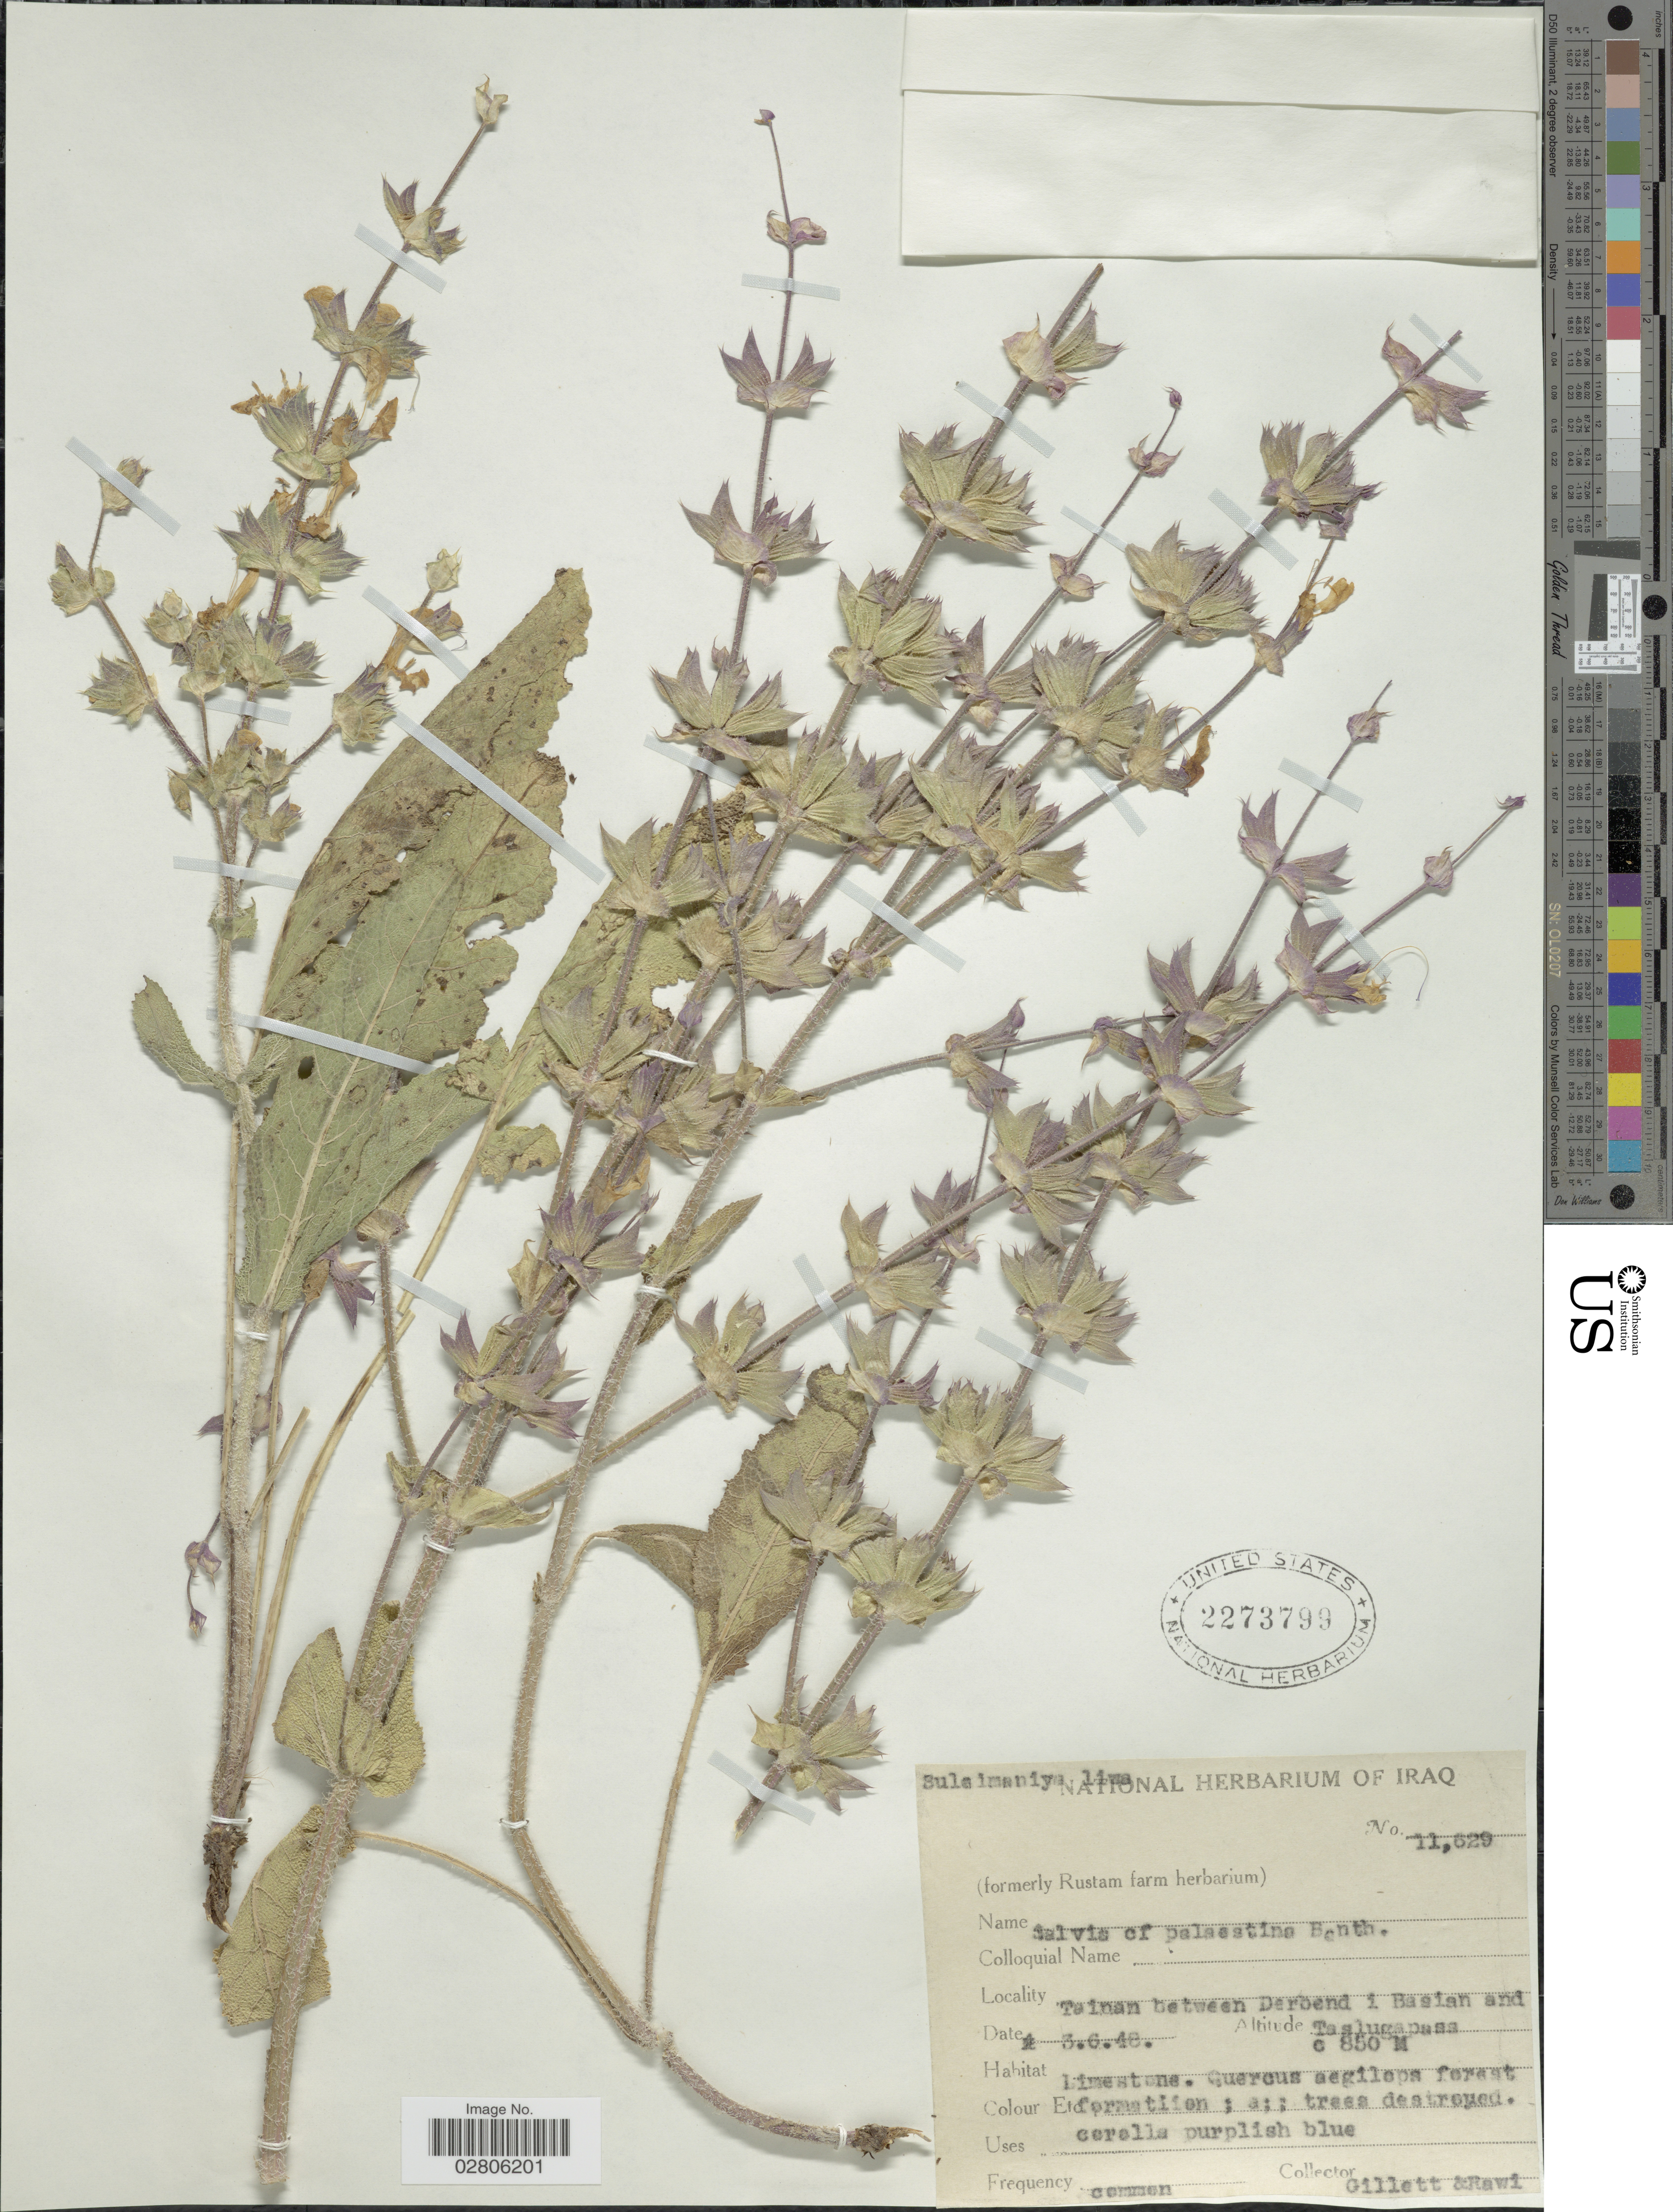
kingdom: Plantae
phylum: Tracheophyta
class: Magnoliopsida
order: Lamiales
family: Lamiaceae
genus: Salvia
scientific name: Salvia palaestina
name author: Benth.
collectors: Gillett, -- & -. Rawi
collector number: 11629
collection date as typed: Transcribed d/m/y: 3/6/48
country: Iraq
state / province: As Sulaymānīyah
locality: Suleimaniya liwa, Tainan between Derbend i Basian and Taslugapass.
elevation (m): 850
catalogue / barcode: US 2273799